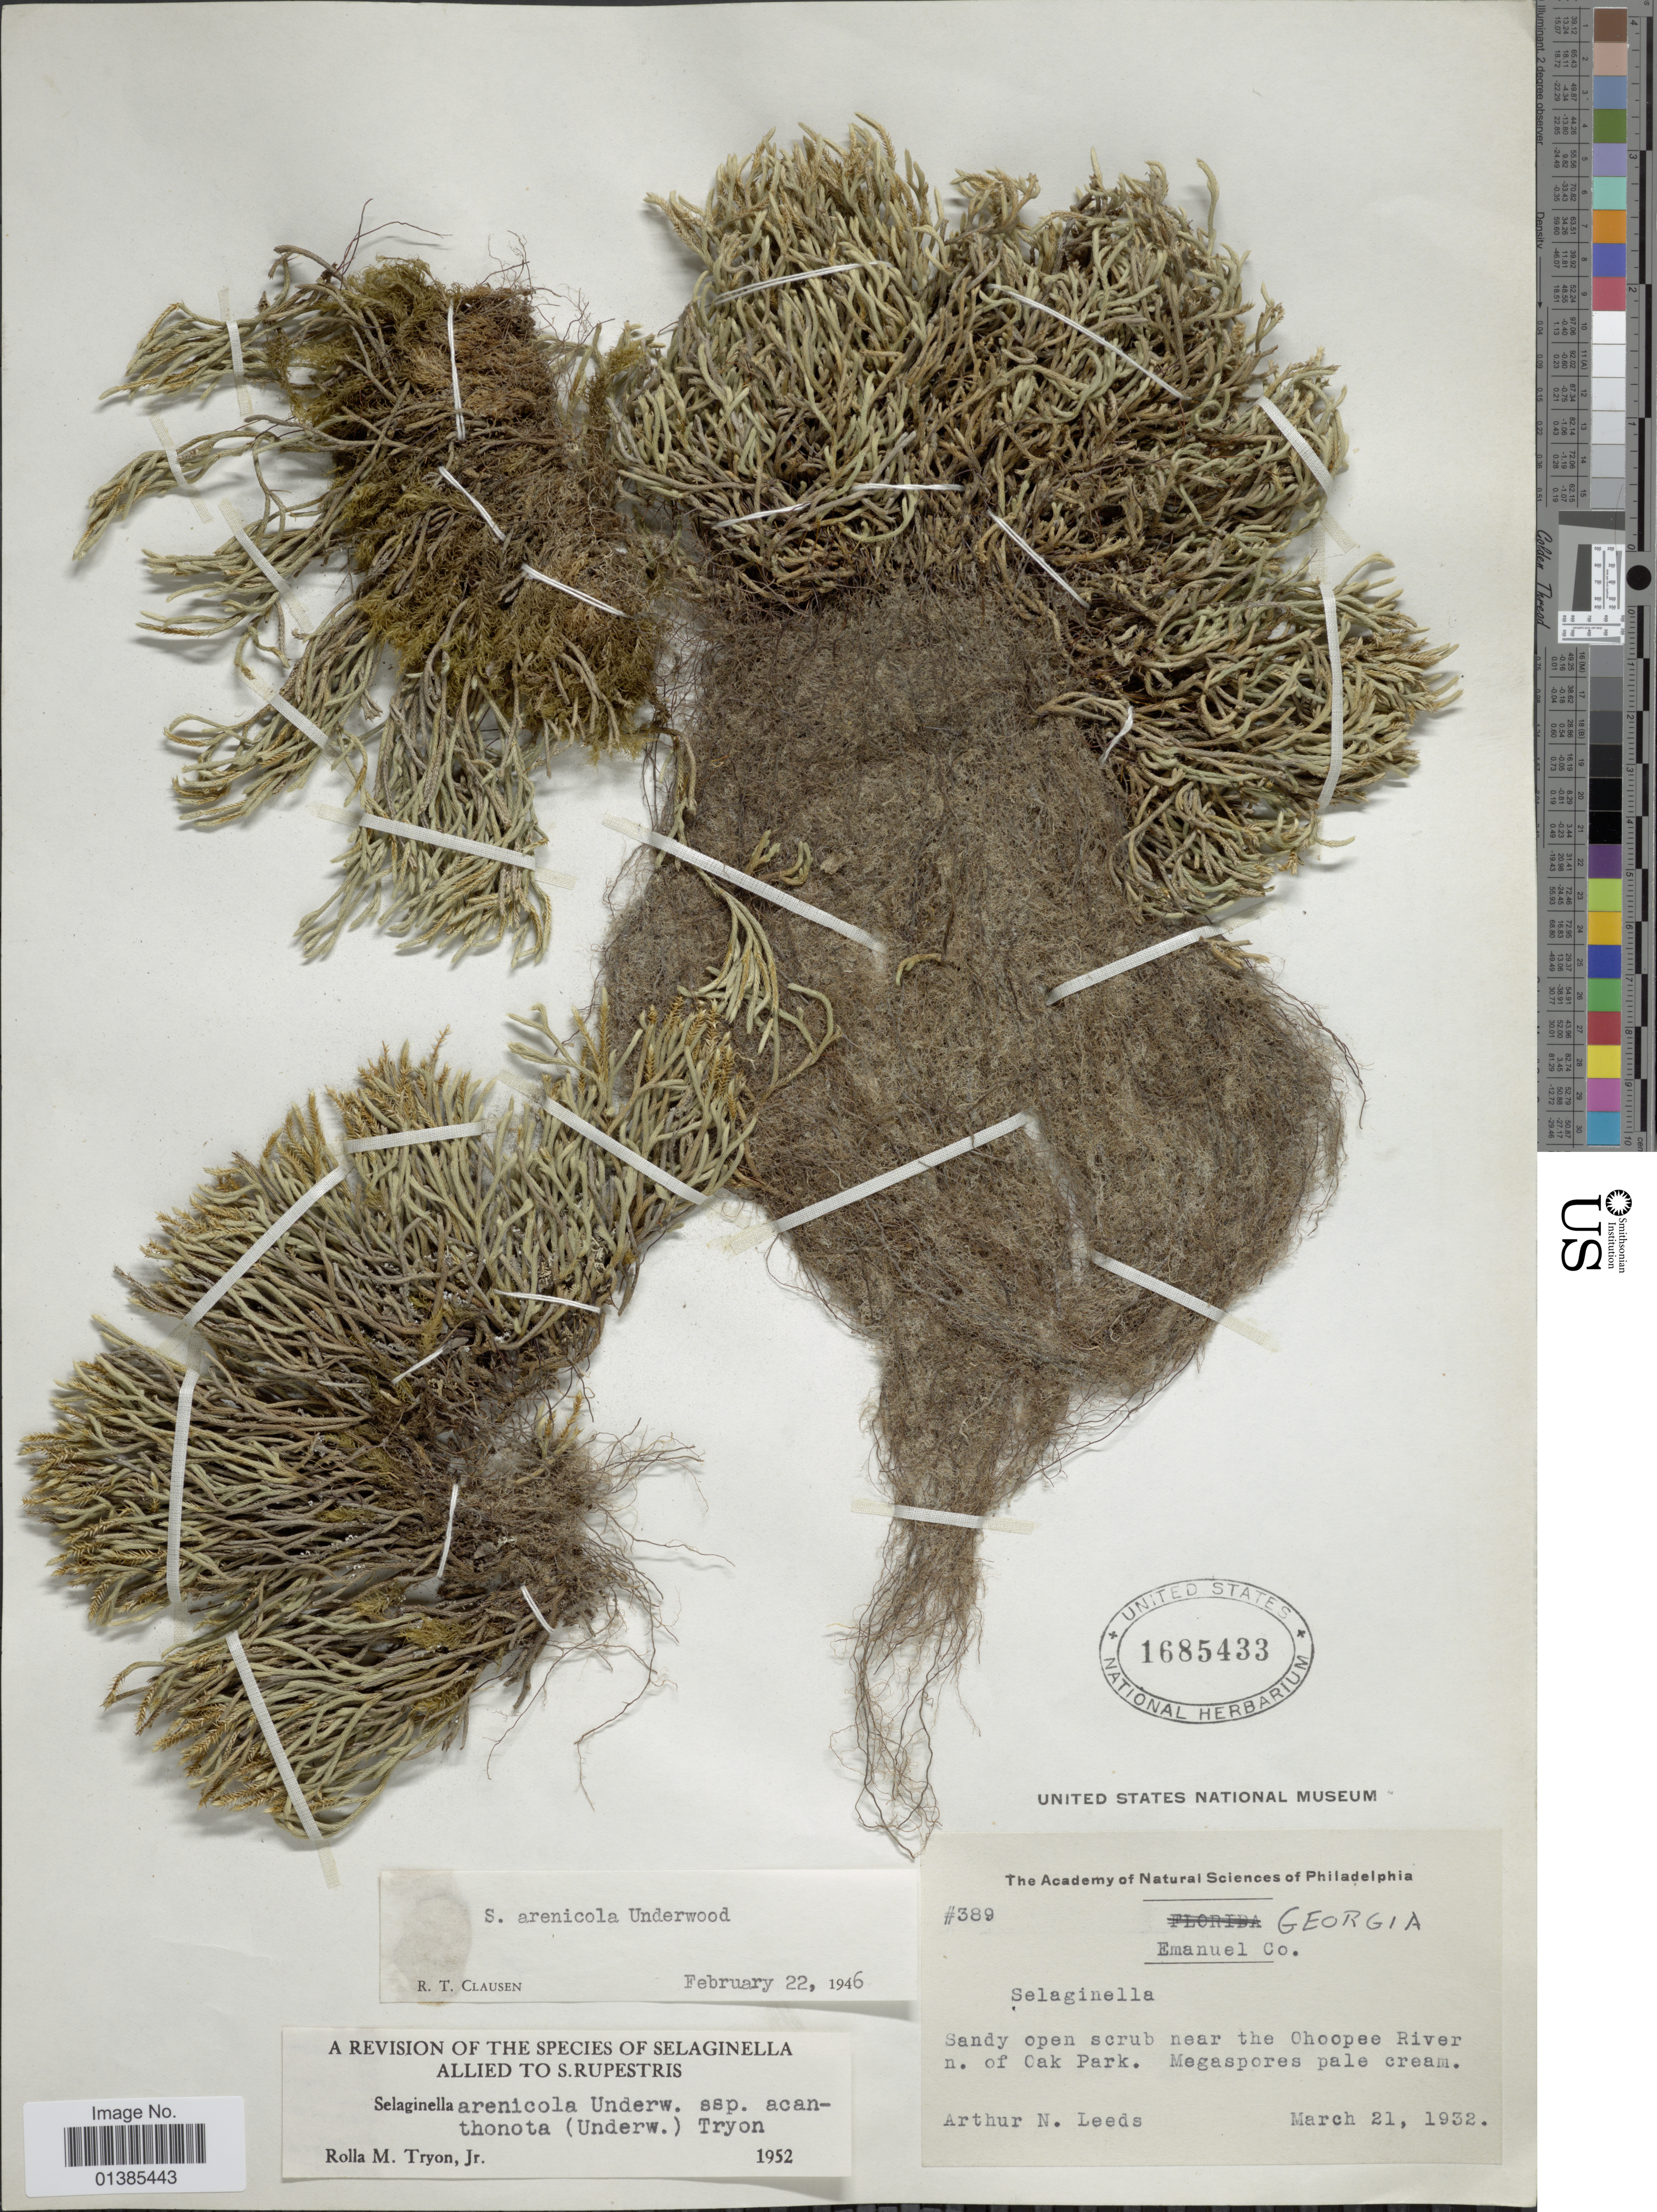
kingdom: Plantae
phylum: Tracheophyta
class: Lycopodiopsida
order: Selaginellales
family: Selaginellaceae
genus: Selaginella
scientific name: Selaginella arenicola subsp. acanthonota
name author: (Underw.) R.M. Tryon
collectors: A. N. Leeds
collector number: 389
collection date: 1932-03-21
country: United States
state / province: Georgia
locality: Sandy open scrub near the Choopee River n. of Oak Park.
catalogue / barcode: US 1685433